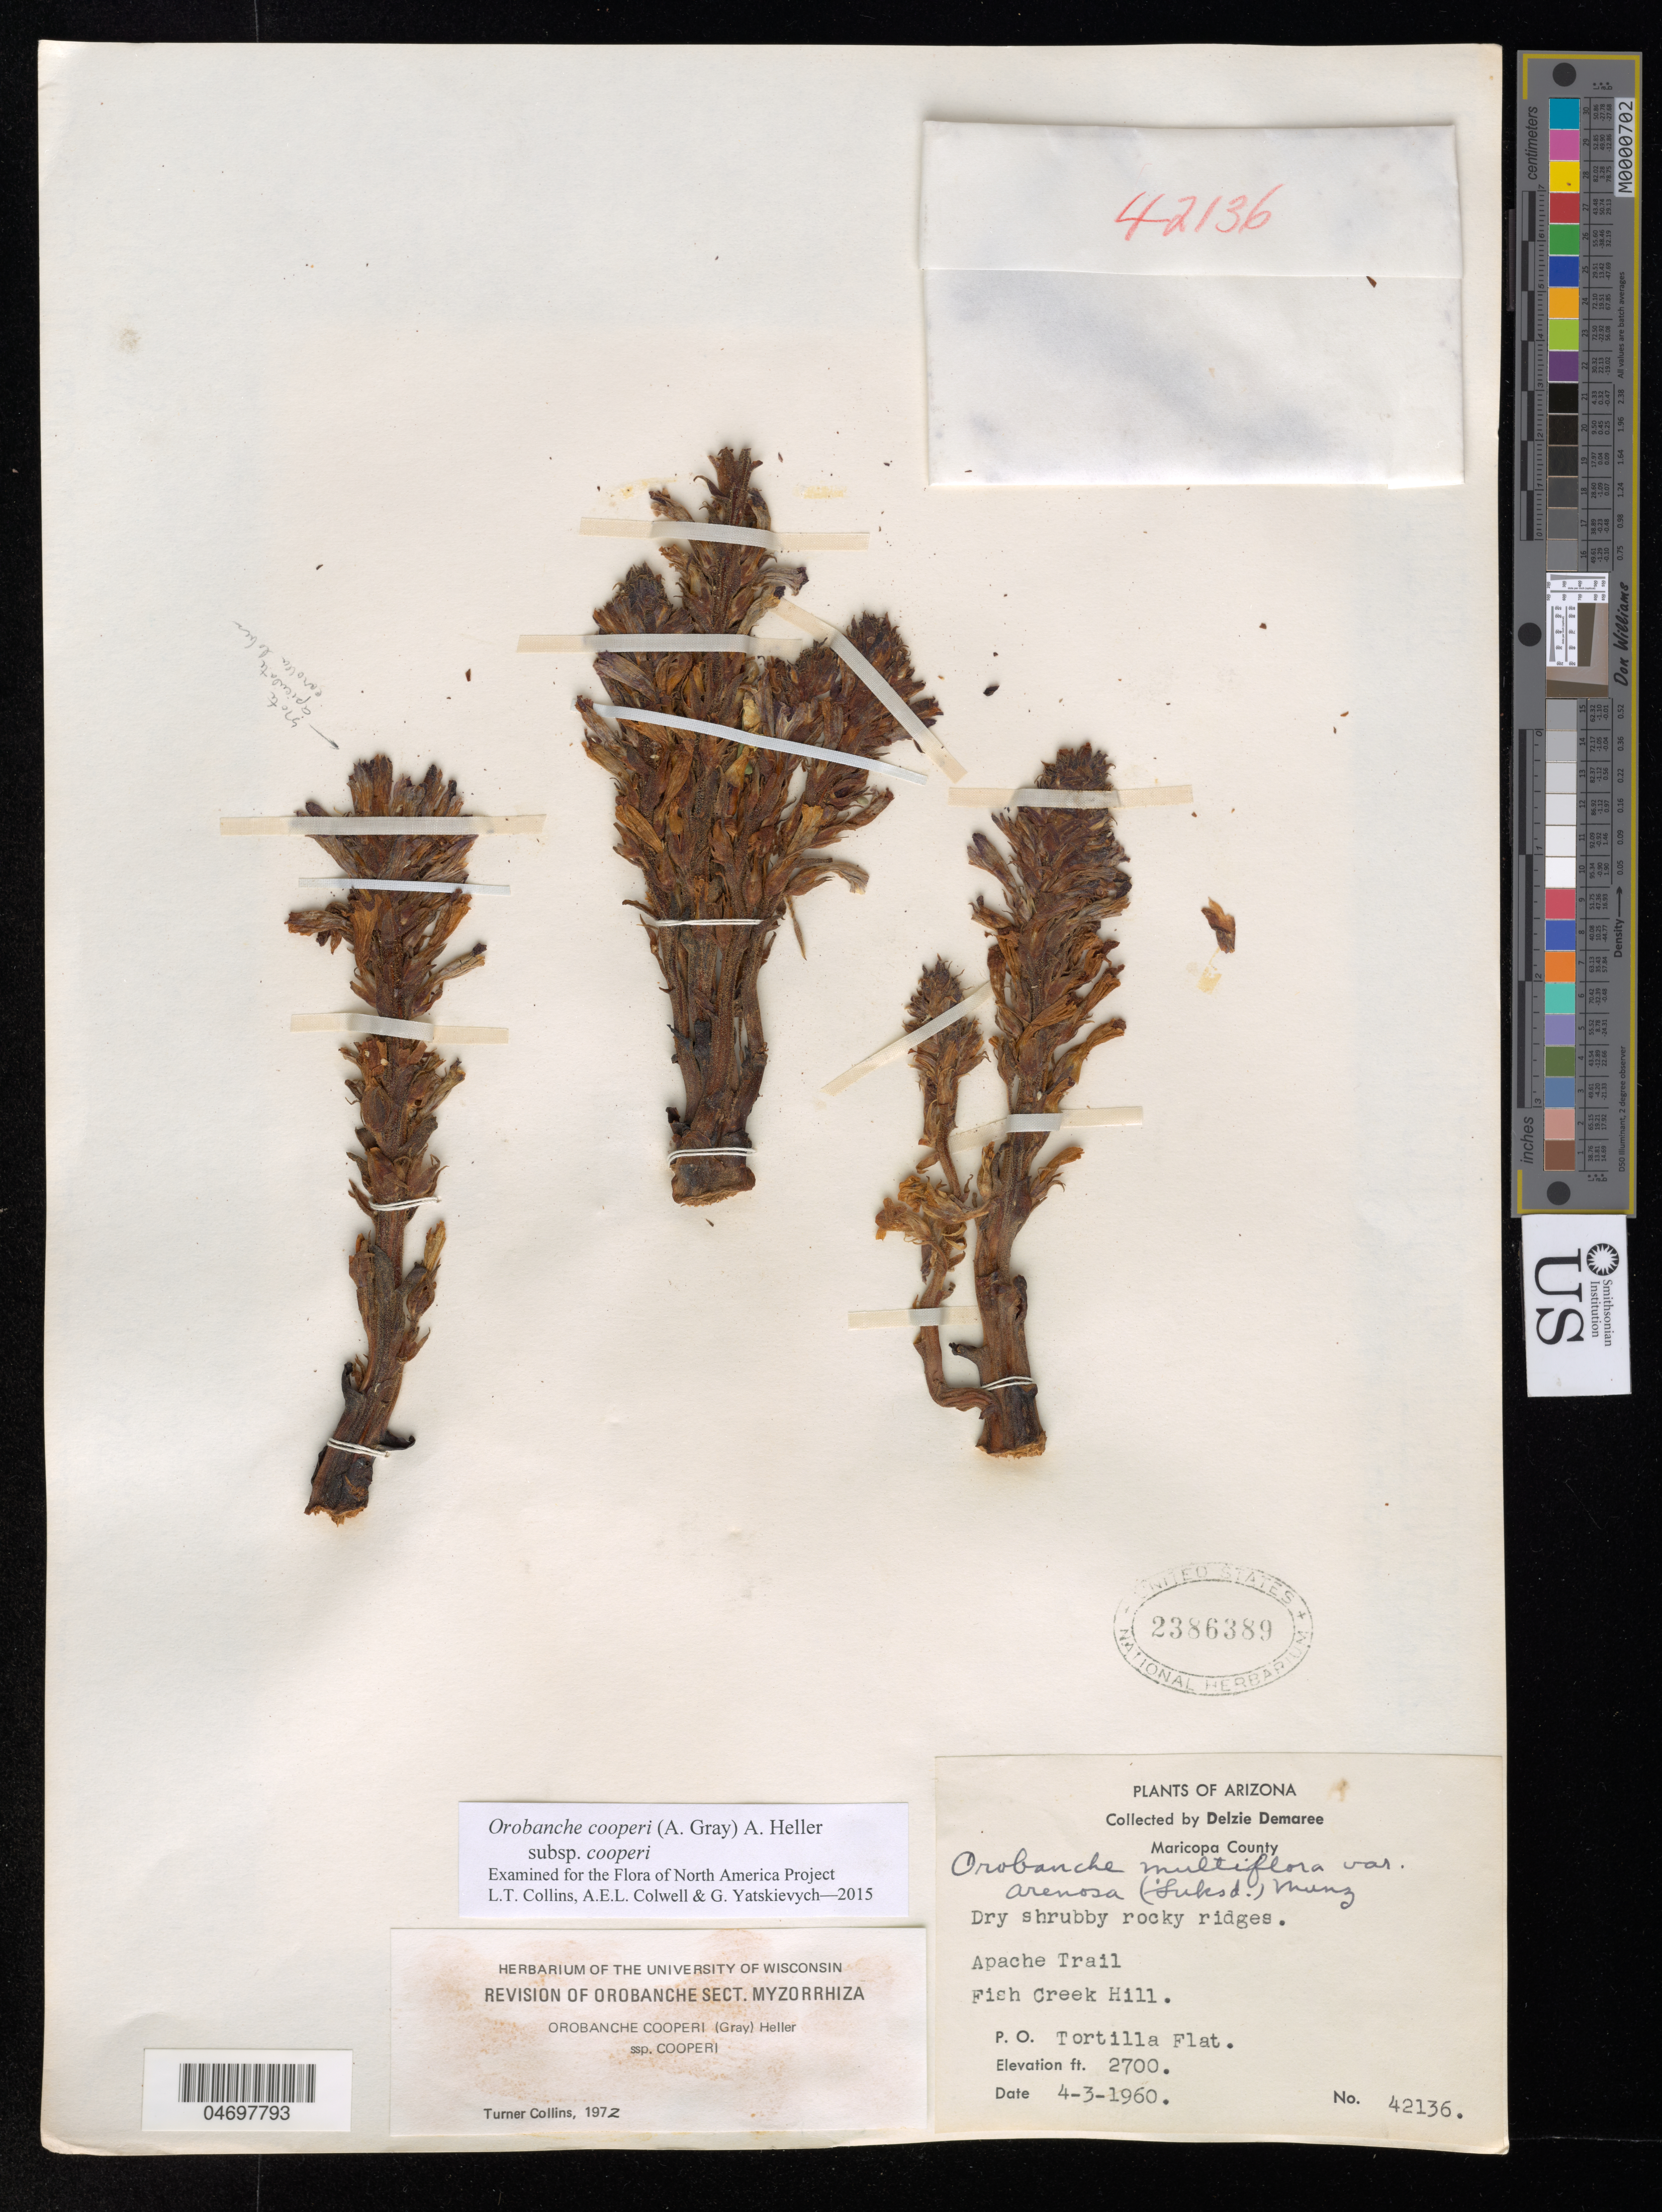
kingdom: Plantae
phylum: Tracheophyta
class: Magnoliopsida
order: Lamiales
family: Orobanchaceae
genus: Orobanche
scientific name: Orobanche cooperi subsp. cooperi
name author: (A. Gray) Heller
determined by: Collins, L. T.; Colwell, A. E.; Yatskievych, G. A.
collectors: D. Demaree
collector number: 42136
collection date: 1960-04-03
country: United States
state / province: Arizona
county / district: Maricopa Co.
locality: Apache Trail Fish Creek Hill. P. O. Tortilla Flat.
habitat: Dry shrubby rocky ridges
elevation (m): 823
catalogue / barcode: US 2386389